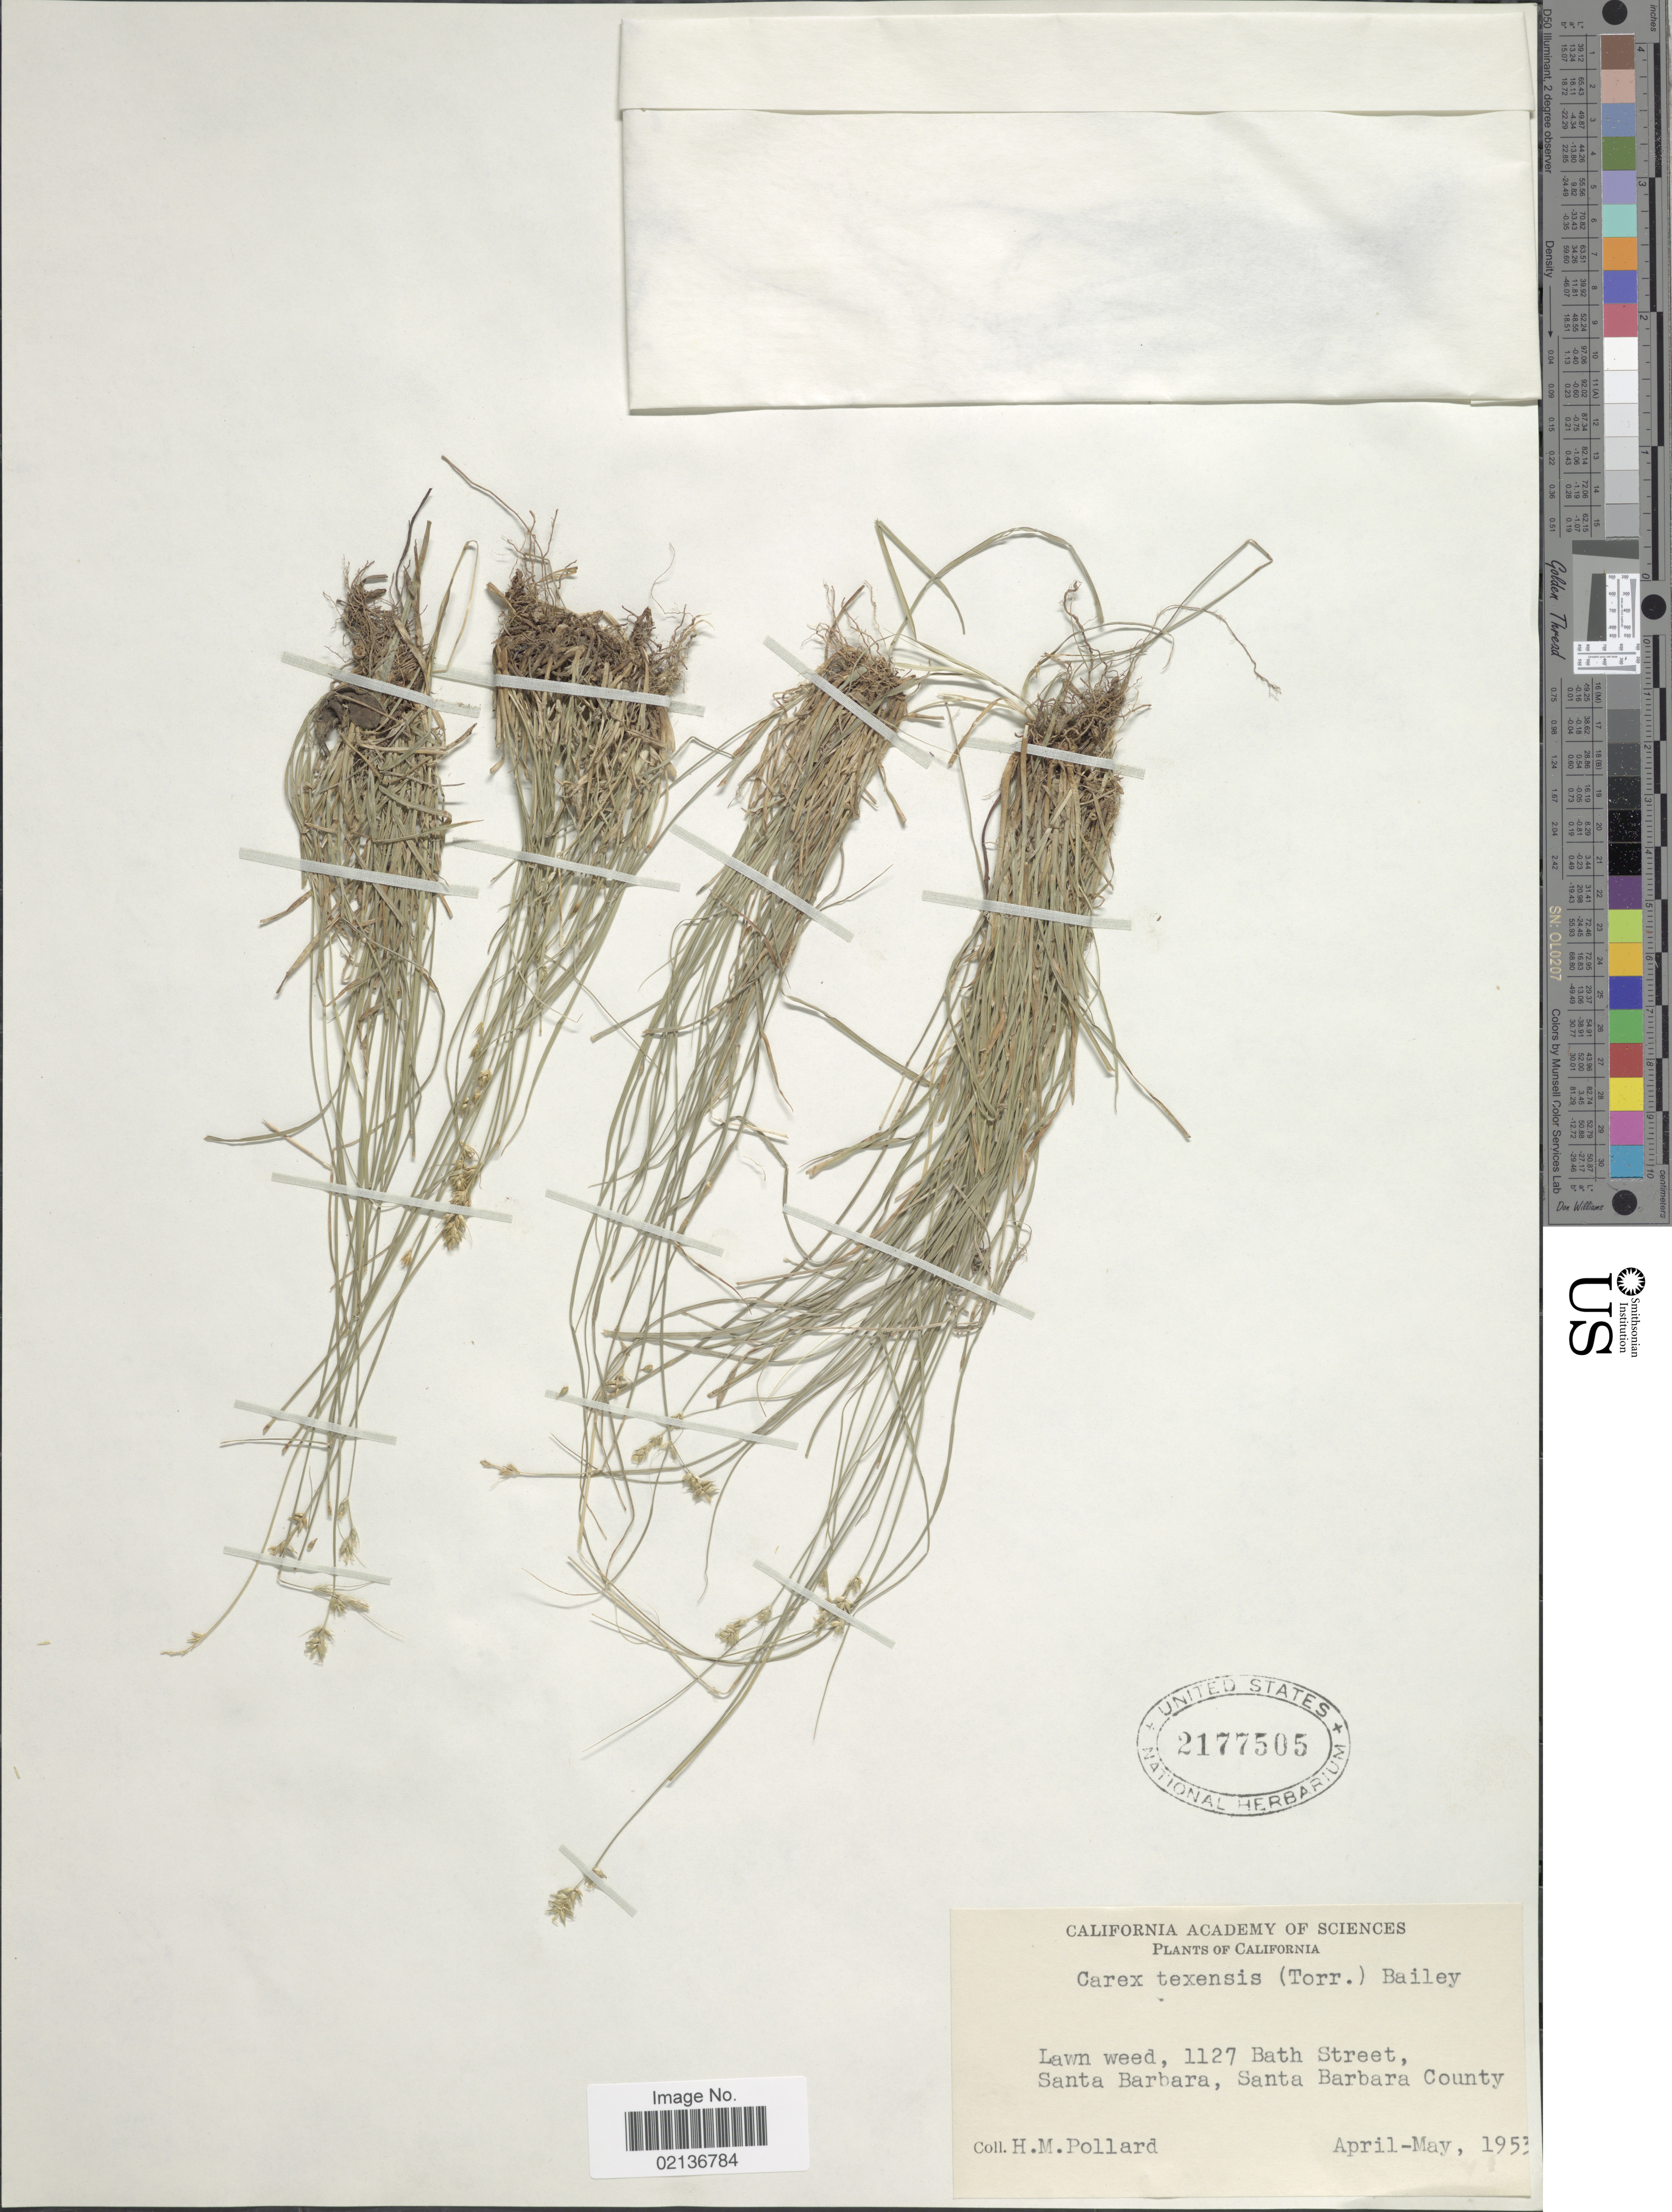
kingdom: Plantae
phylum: Tracheophyta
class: Liliopsida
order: Poales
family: Cyperaceae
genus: Carex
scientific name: Carex texensis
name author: (Torr. ex L.H. Bailey) L.H. Bailey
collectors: H. M. Pollard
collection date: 1953-04/1953-05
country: United States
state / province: California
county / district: Santa Barbara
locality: Lawn weed, 1127 Bath Street, Santa Barbara, Santa Barbara County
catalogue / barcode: US 2177505